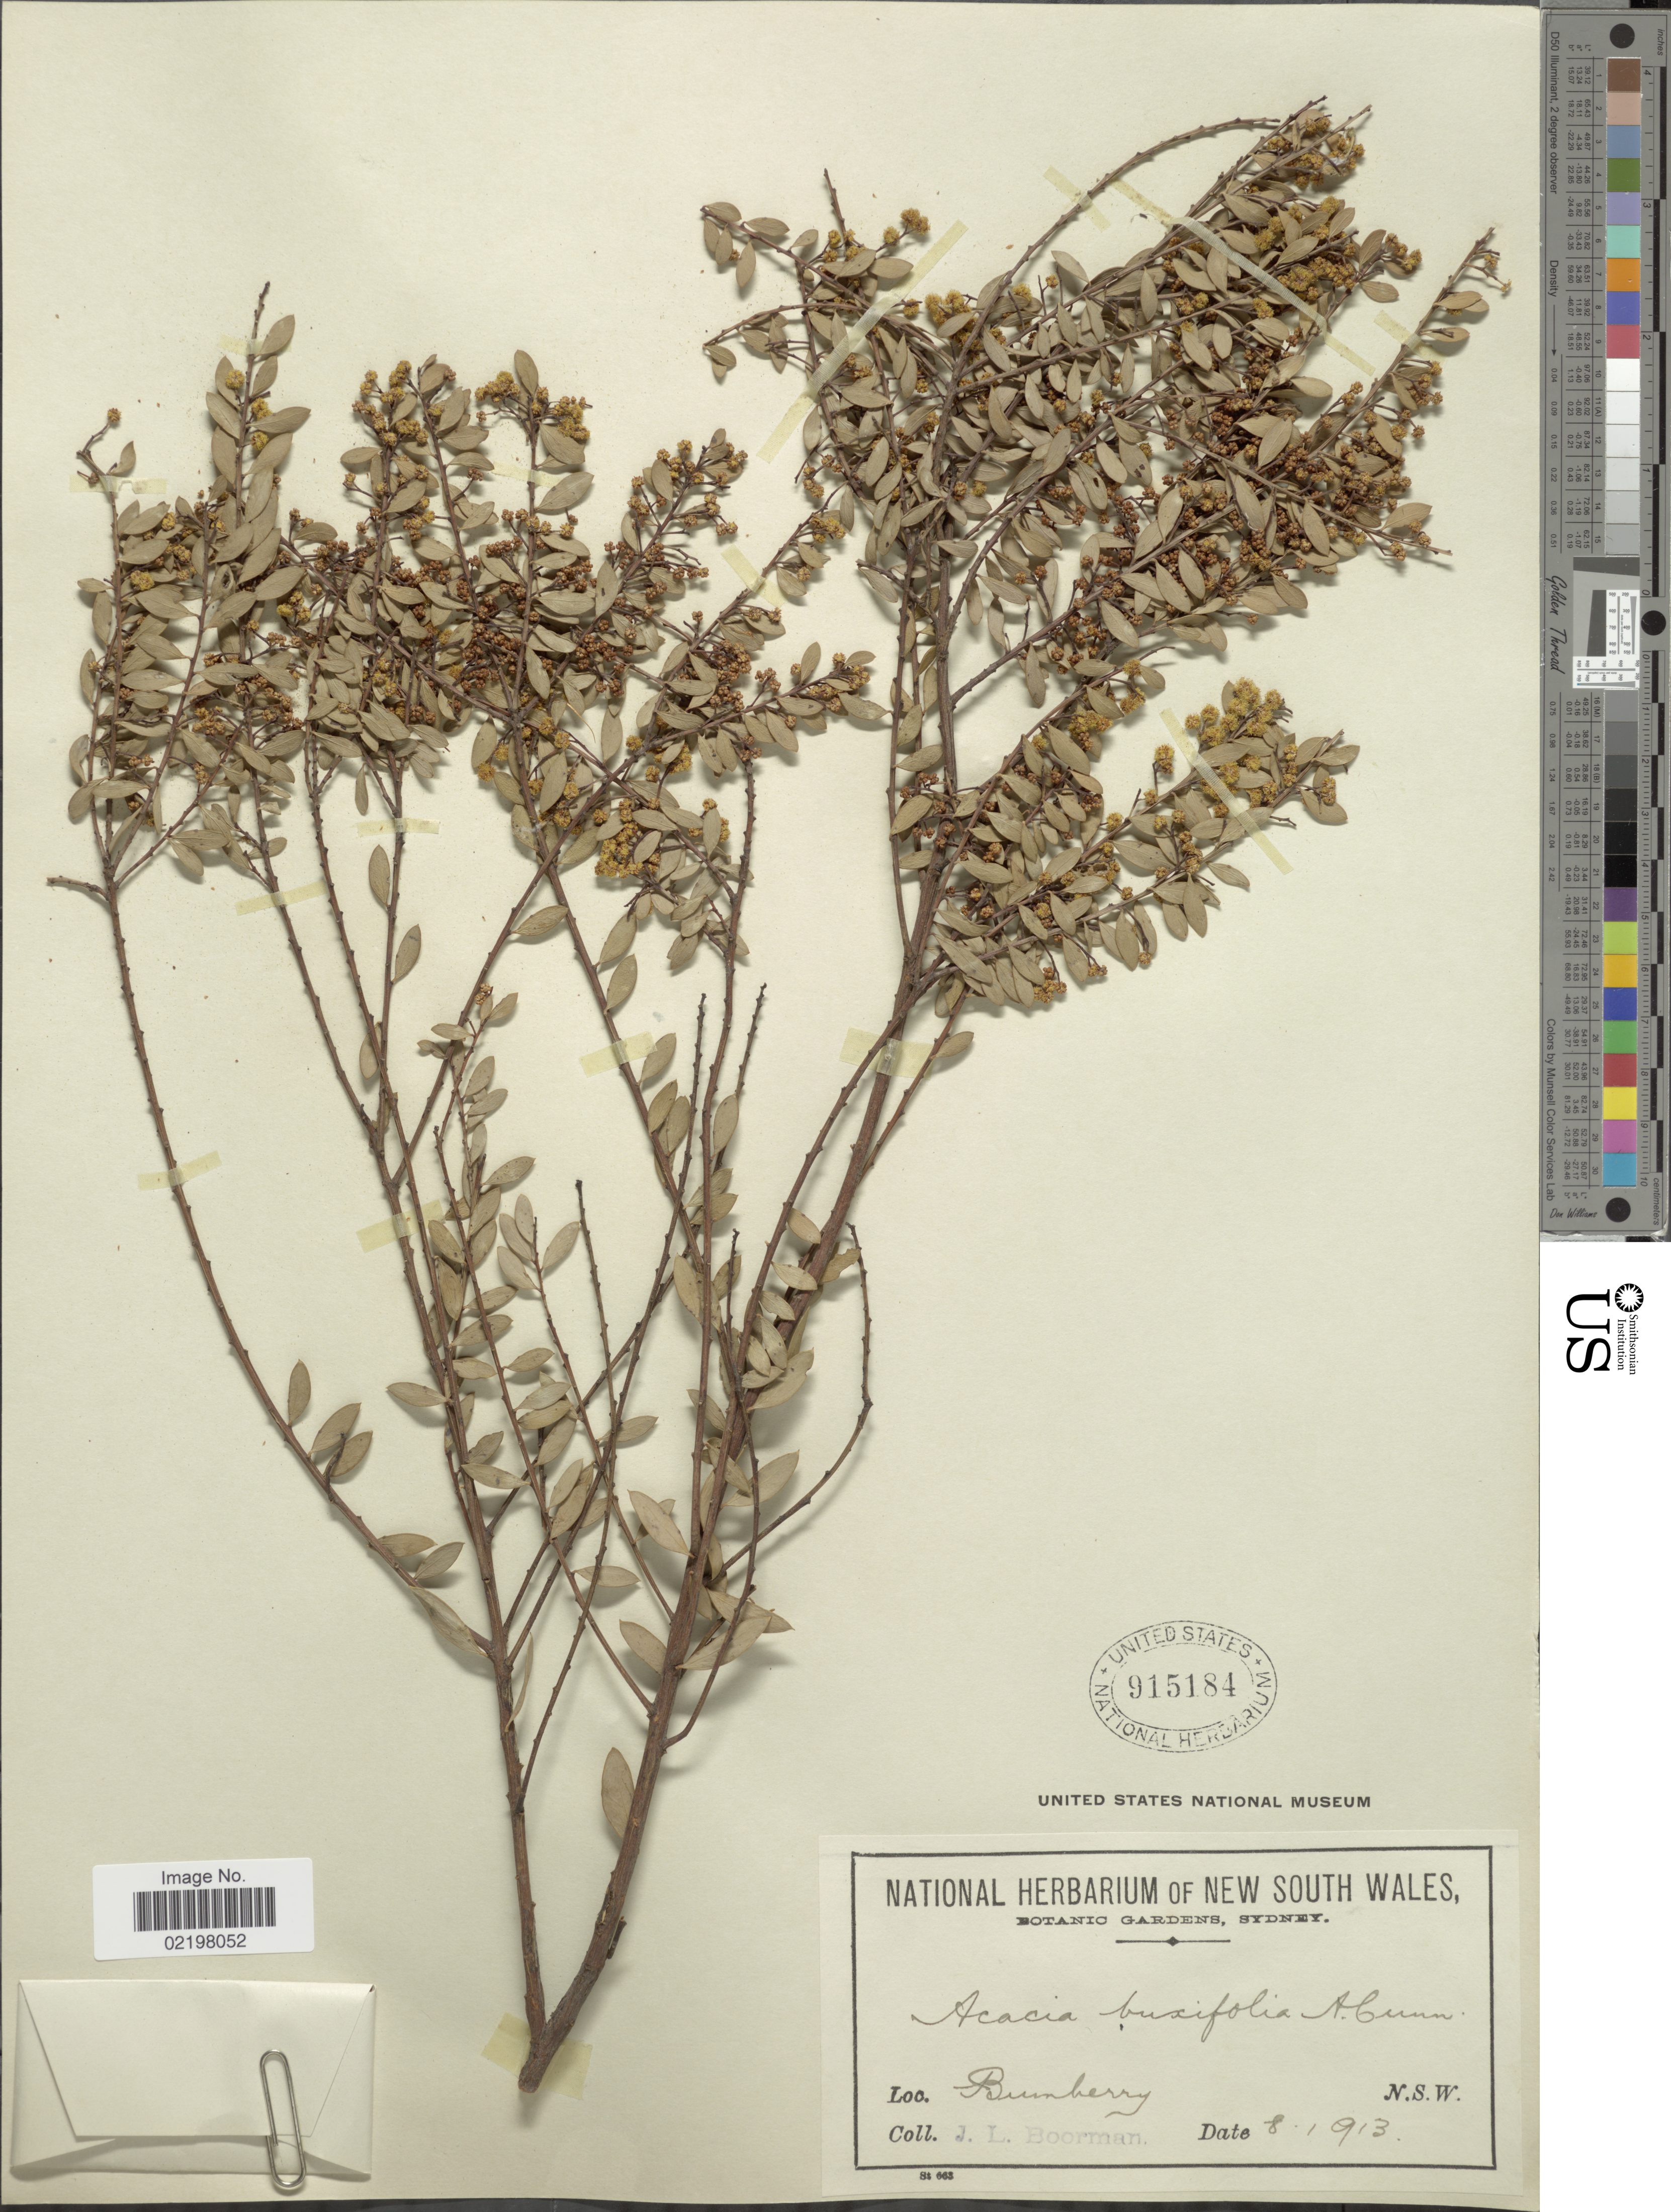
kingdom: Plantae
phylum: Tracheophyta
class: Magnoliopsida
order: Fabales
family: Fabaceae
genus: Acacia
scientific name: Acacia buxifolia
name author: A. Cunn.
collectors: J. Boorman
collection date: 1913-08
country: Australia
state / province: New South Wales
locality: Bumberry, N.S.W.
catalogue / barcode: US 915184